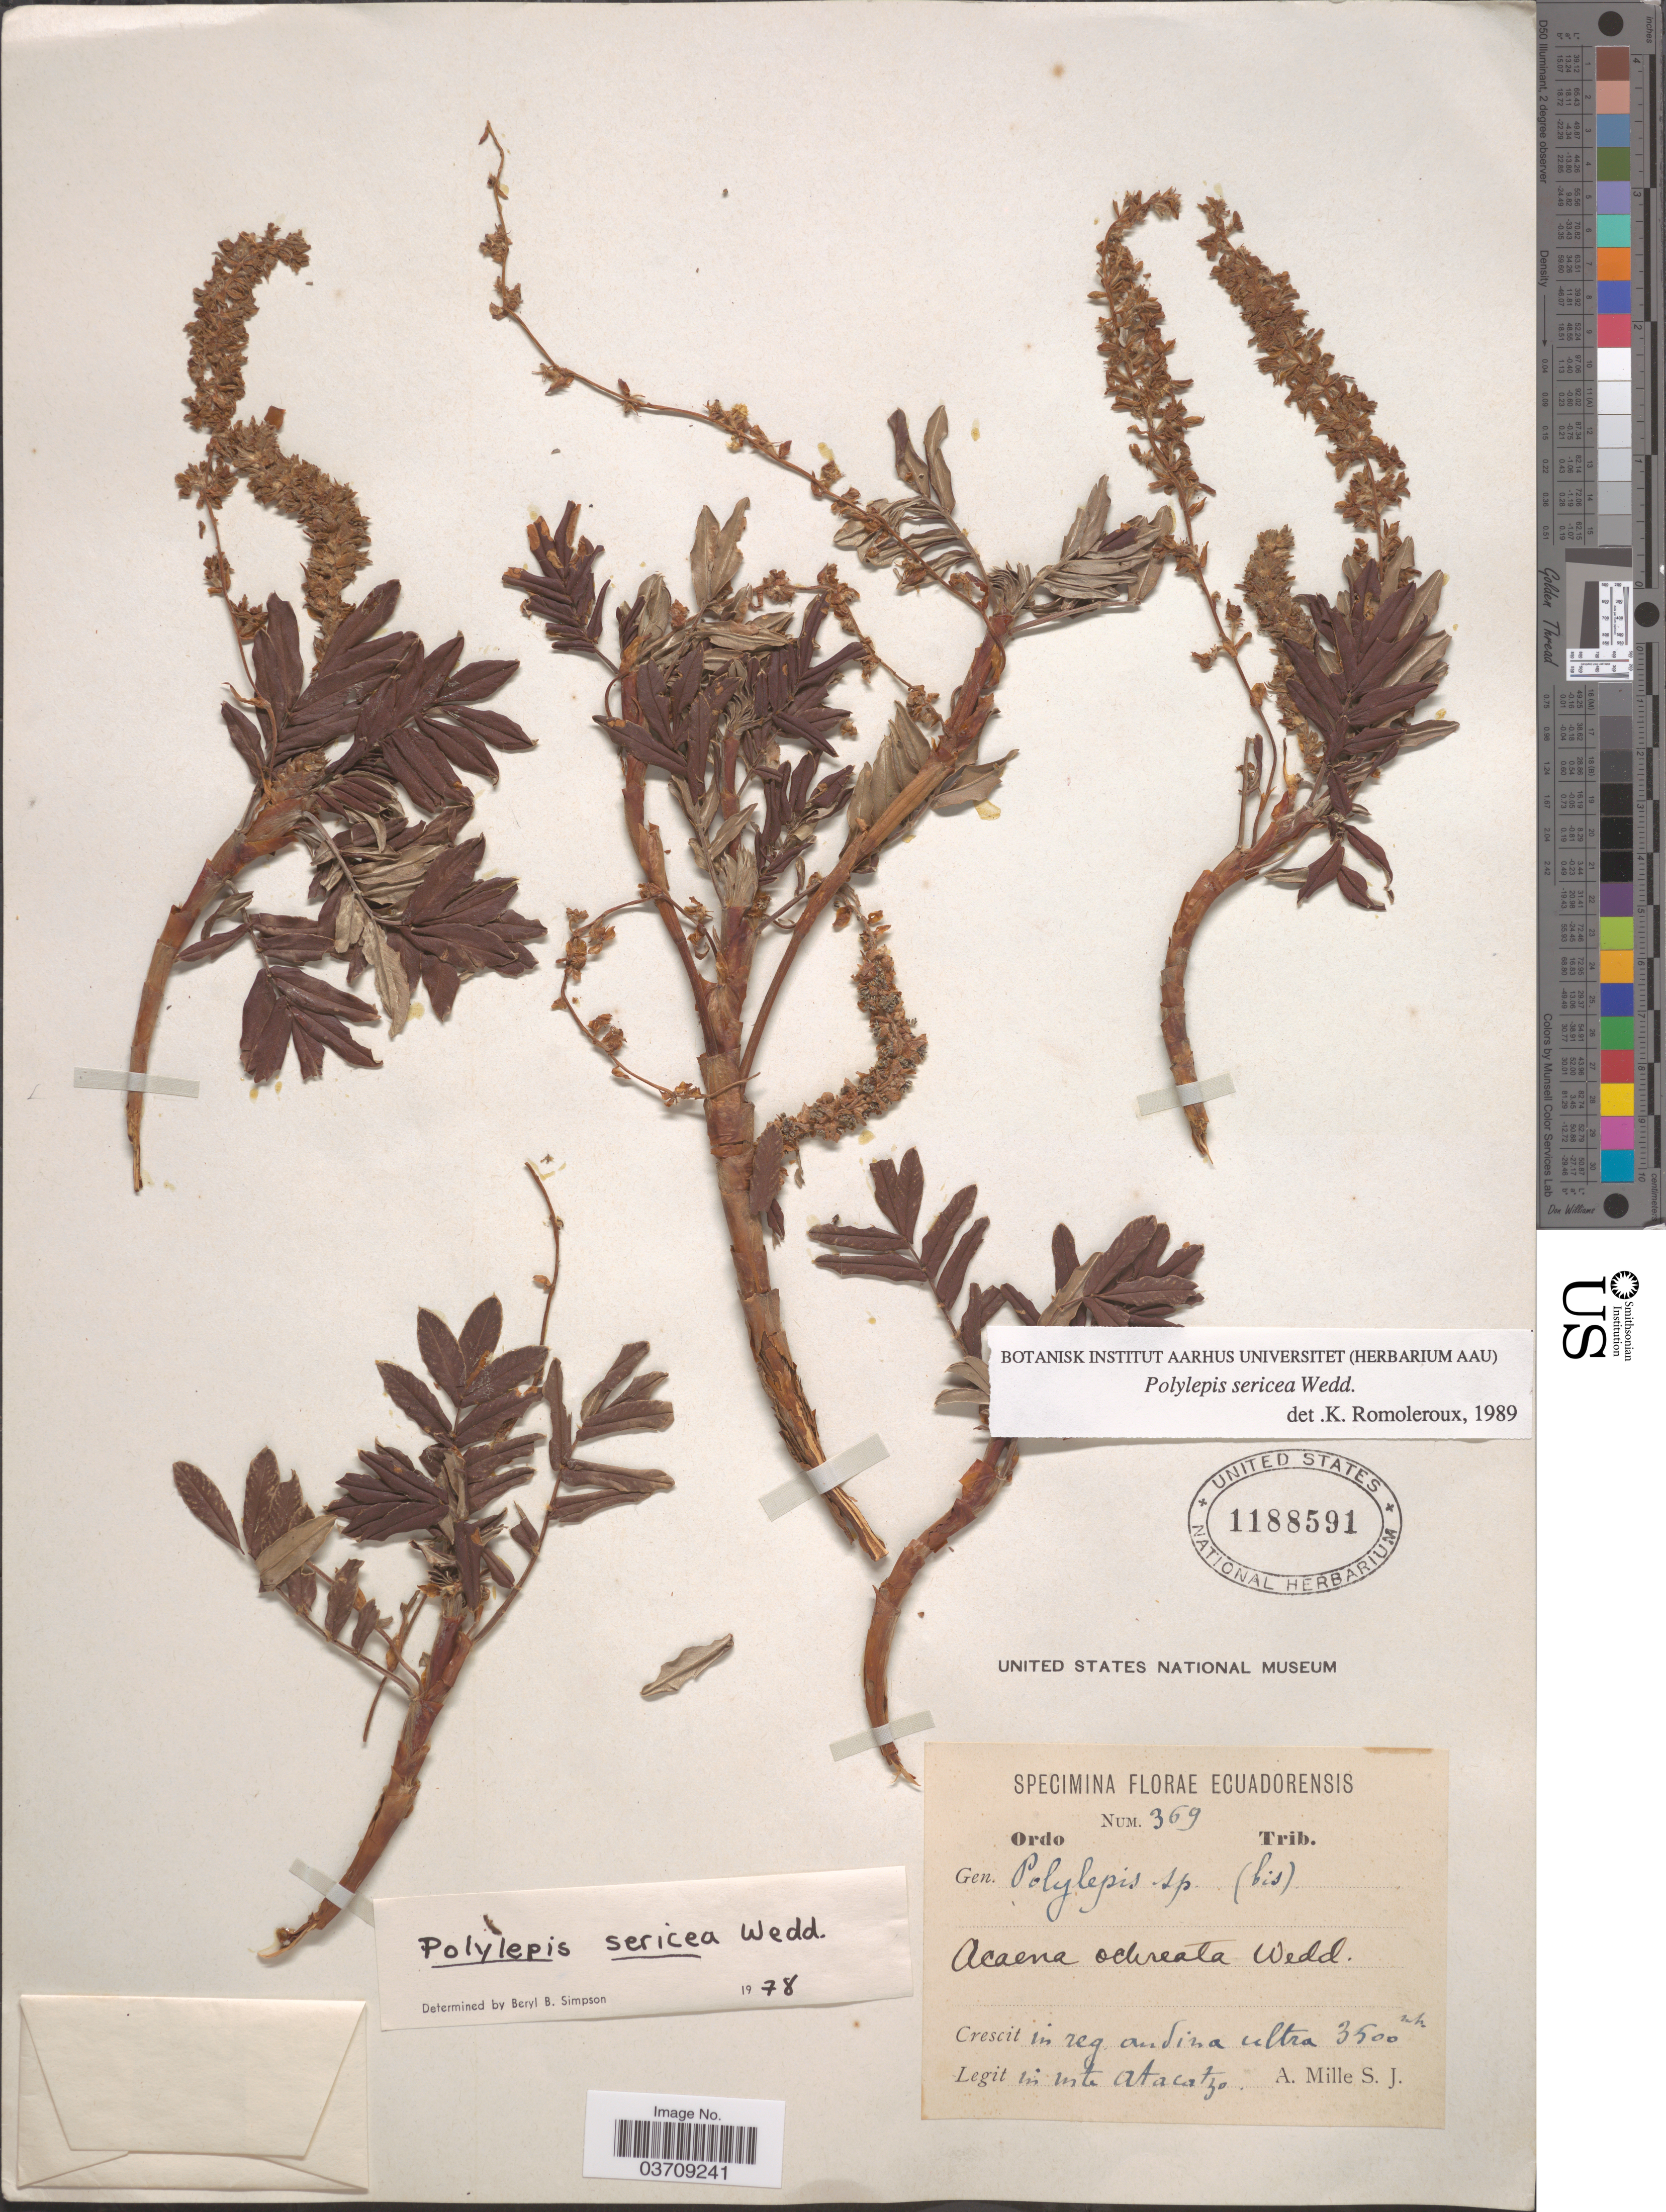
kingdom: Plantae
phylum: Tracheophyta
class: Magnoliopsida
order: Rosales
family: Rosaceae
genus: Polylepis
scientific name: Polylepis sericea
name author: Wedd.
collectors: A. Mille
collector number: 369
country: Ecuador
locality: Crescit in reg. andina ultra. In Mte Atacatzo.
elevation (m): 1067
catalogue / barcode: US 1188591